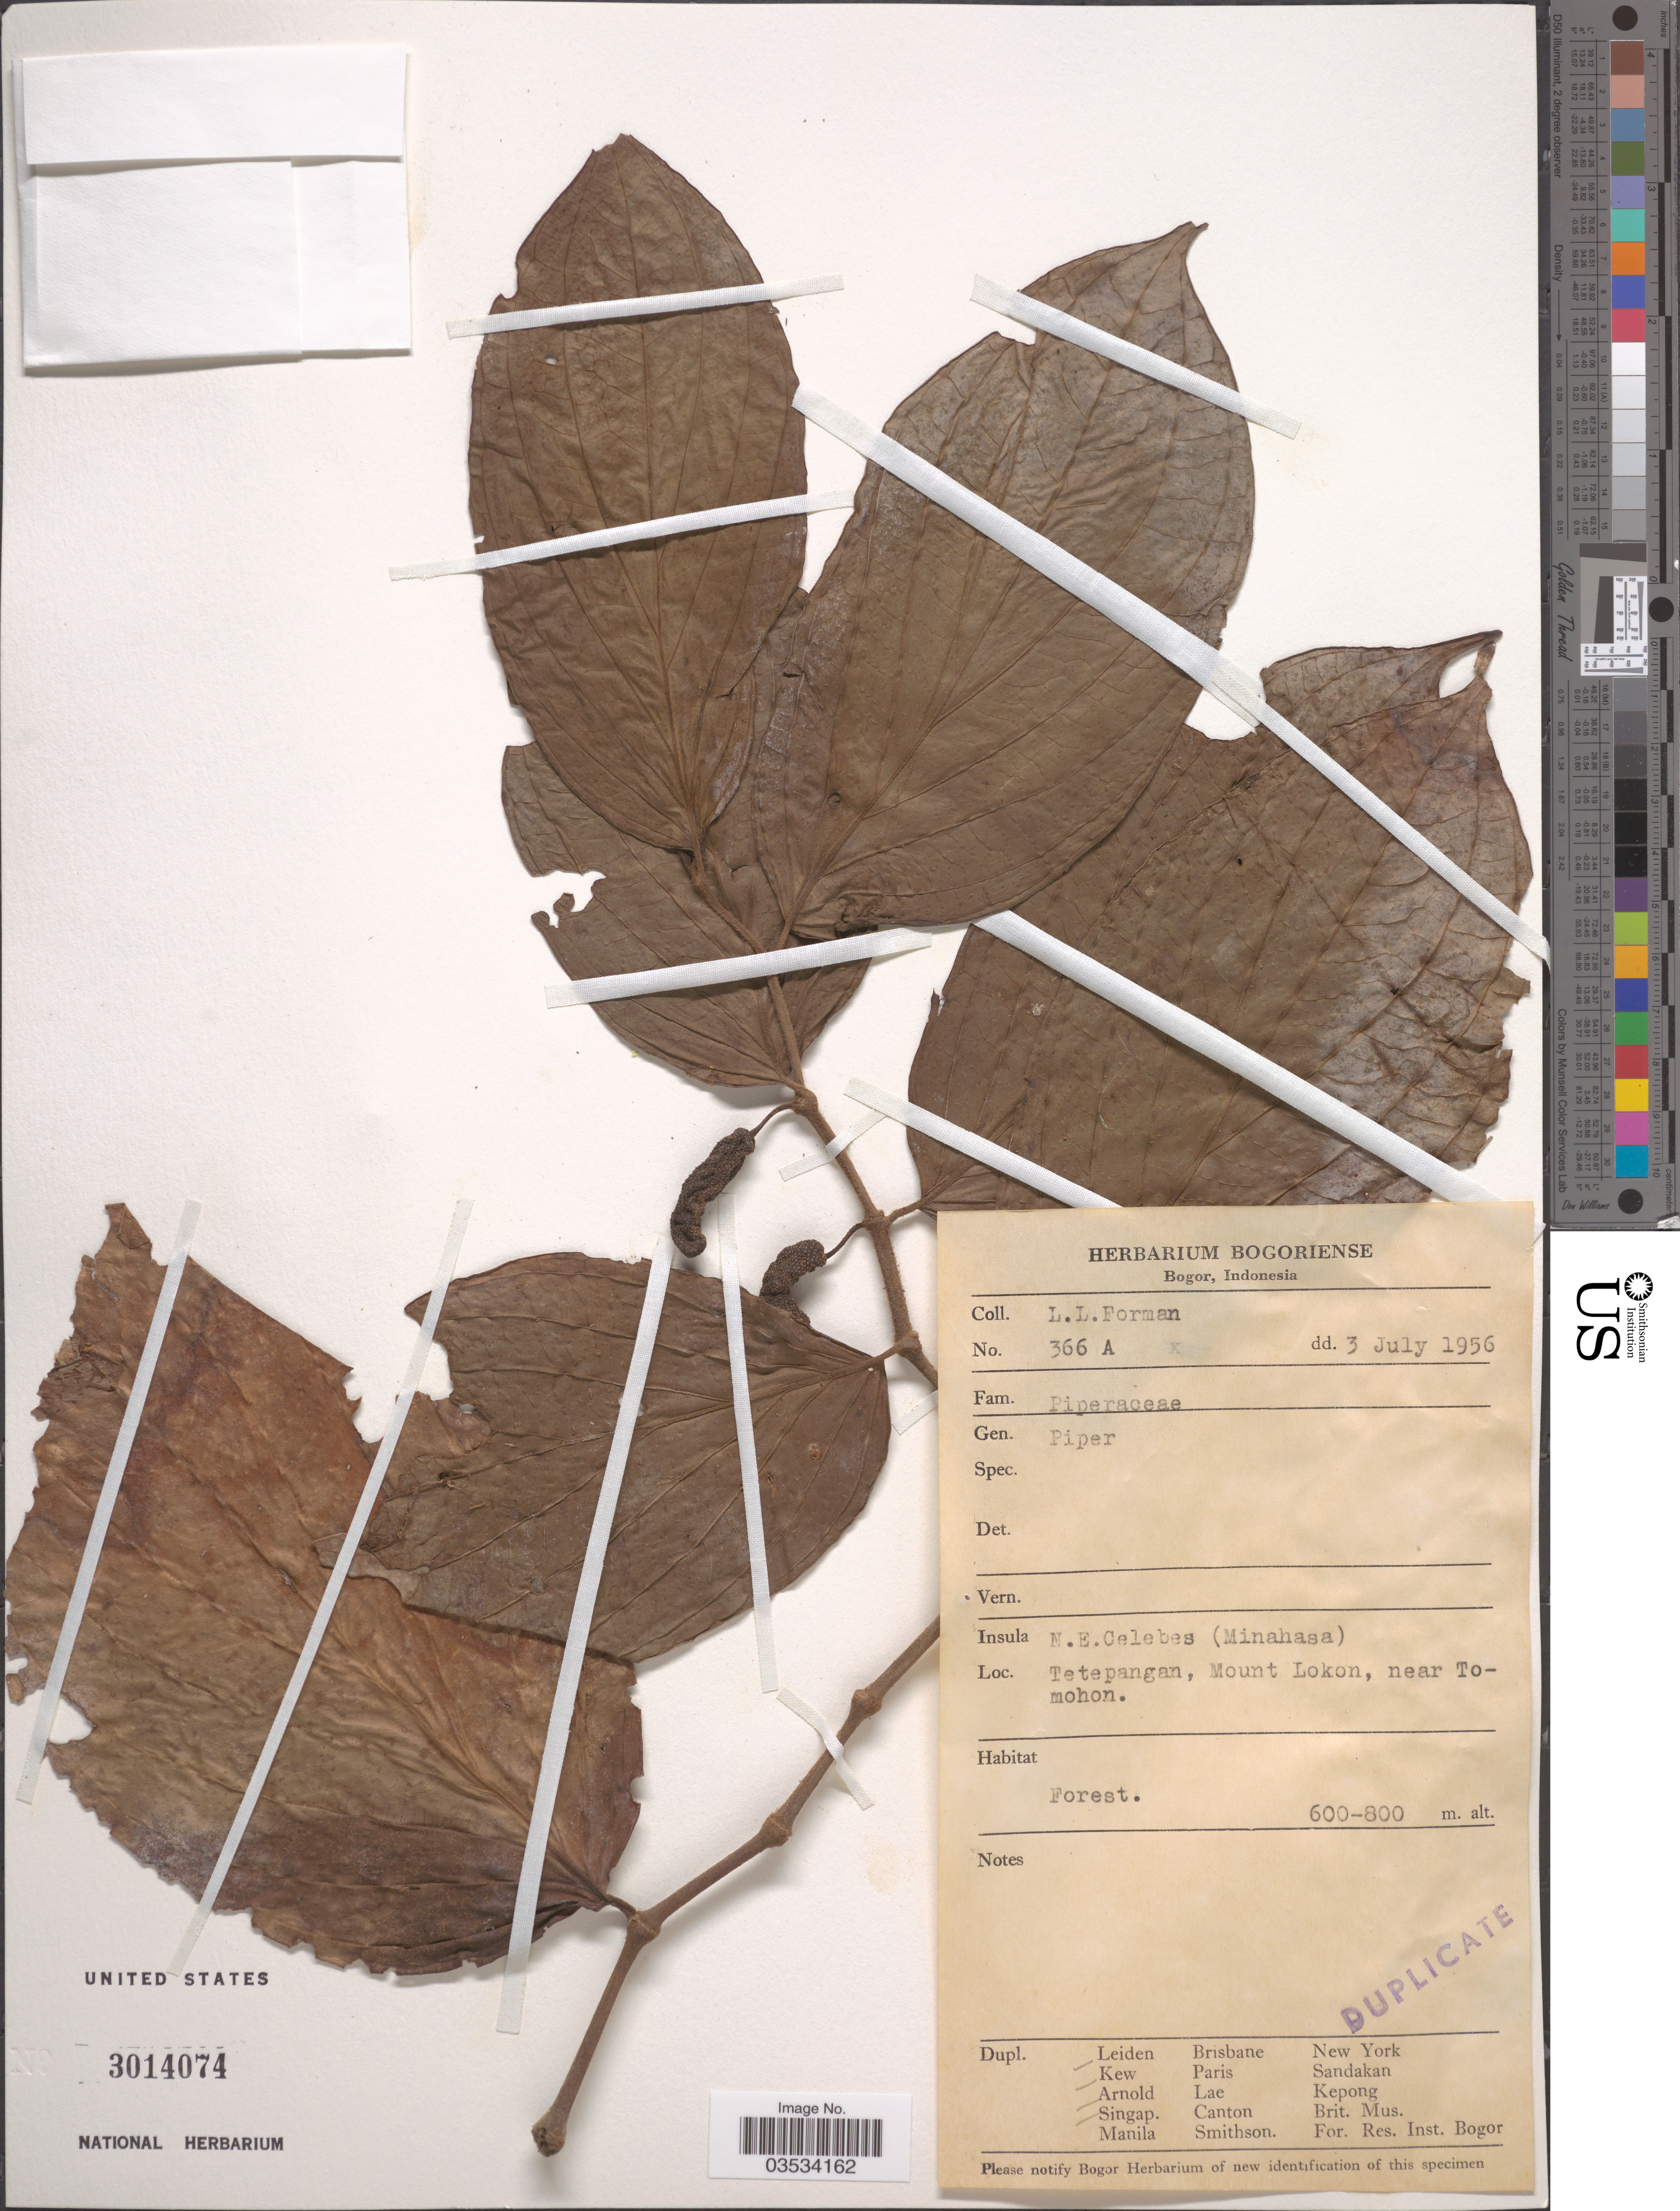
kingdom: Plantae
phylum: Tracheophyta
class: Magnoliopsida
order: Piperales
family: Piperaceae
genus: Piper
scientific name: Piper sp.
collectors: L. Forman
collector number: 366A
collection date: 1956-07-03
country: Indonesia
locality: Insula N.E. Celebes (Minahasa). Tetepangan, Mount Lokon, near Tomohon.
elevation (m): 600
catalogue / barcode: US 3014074